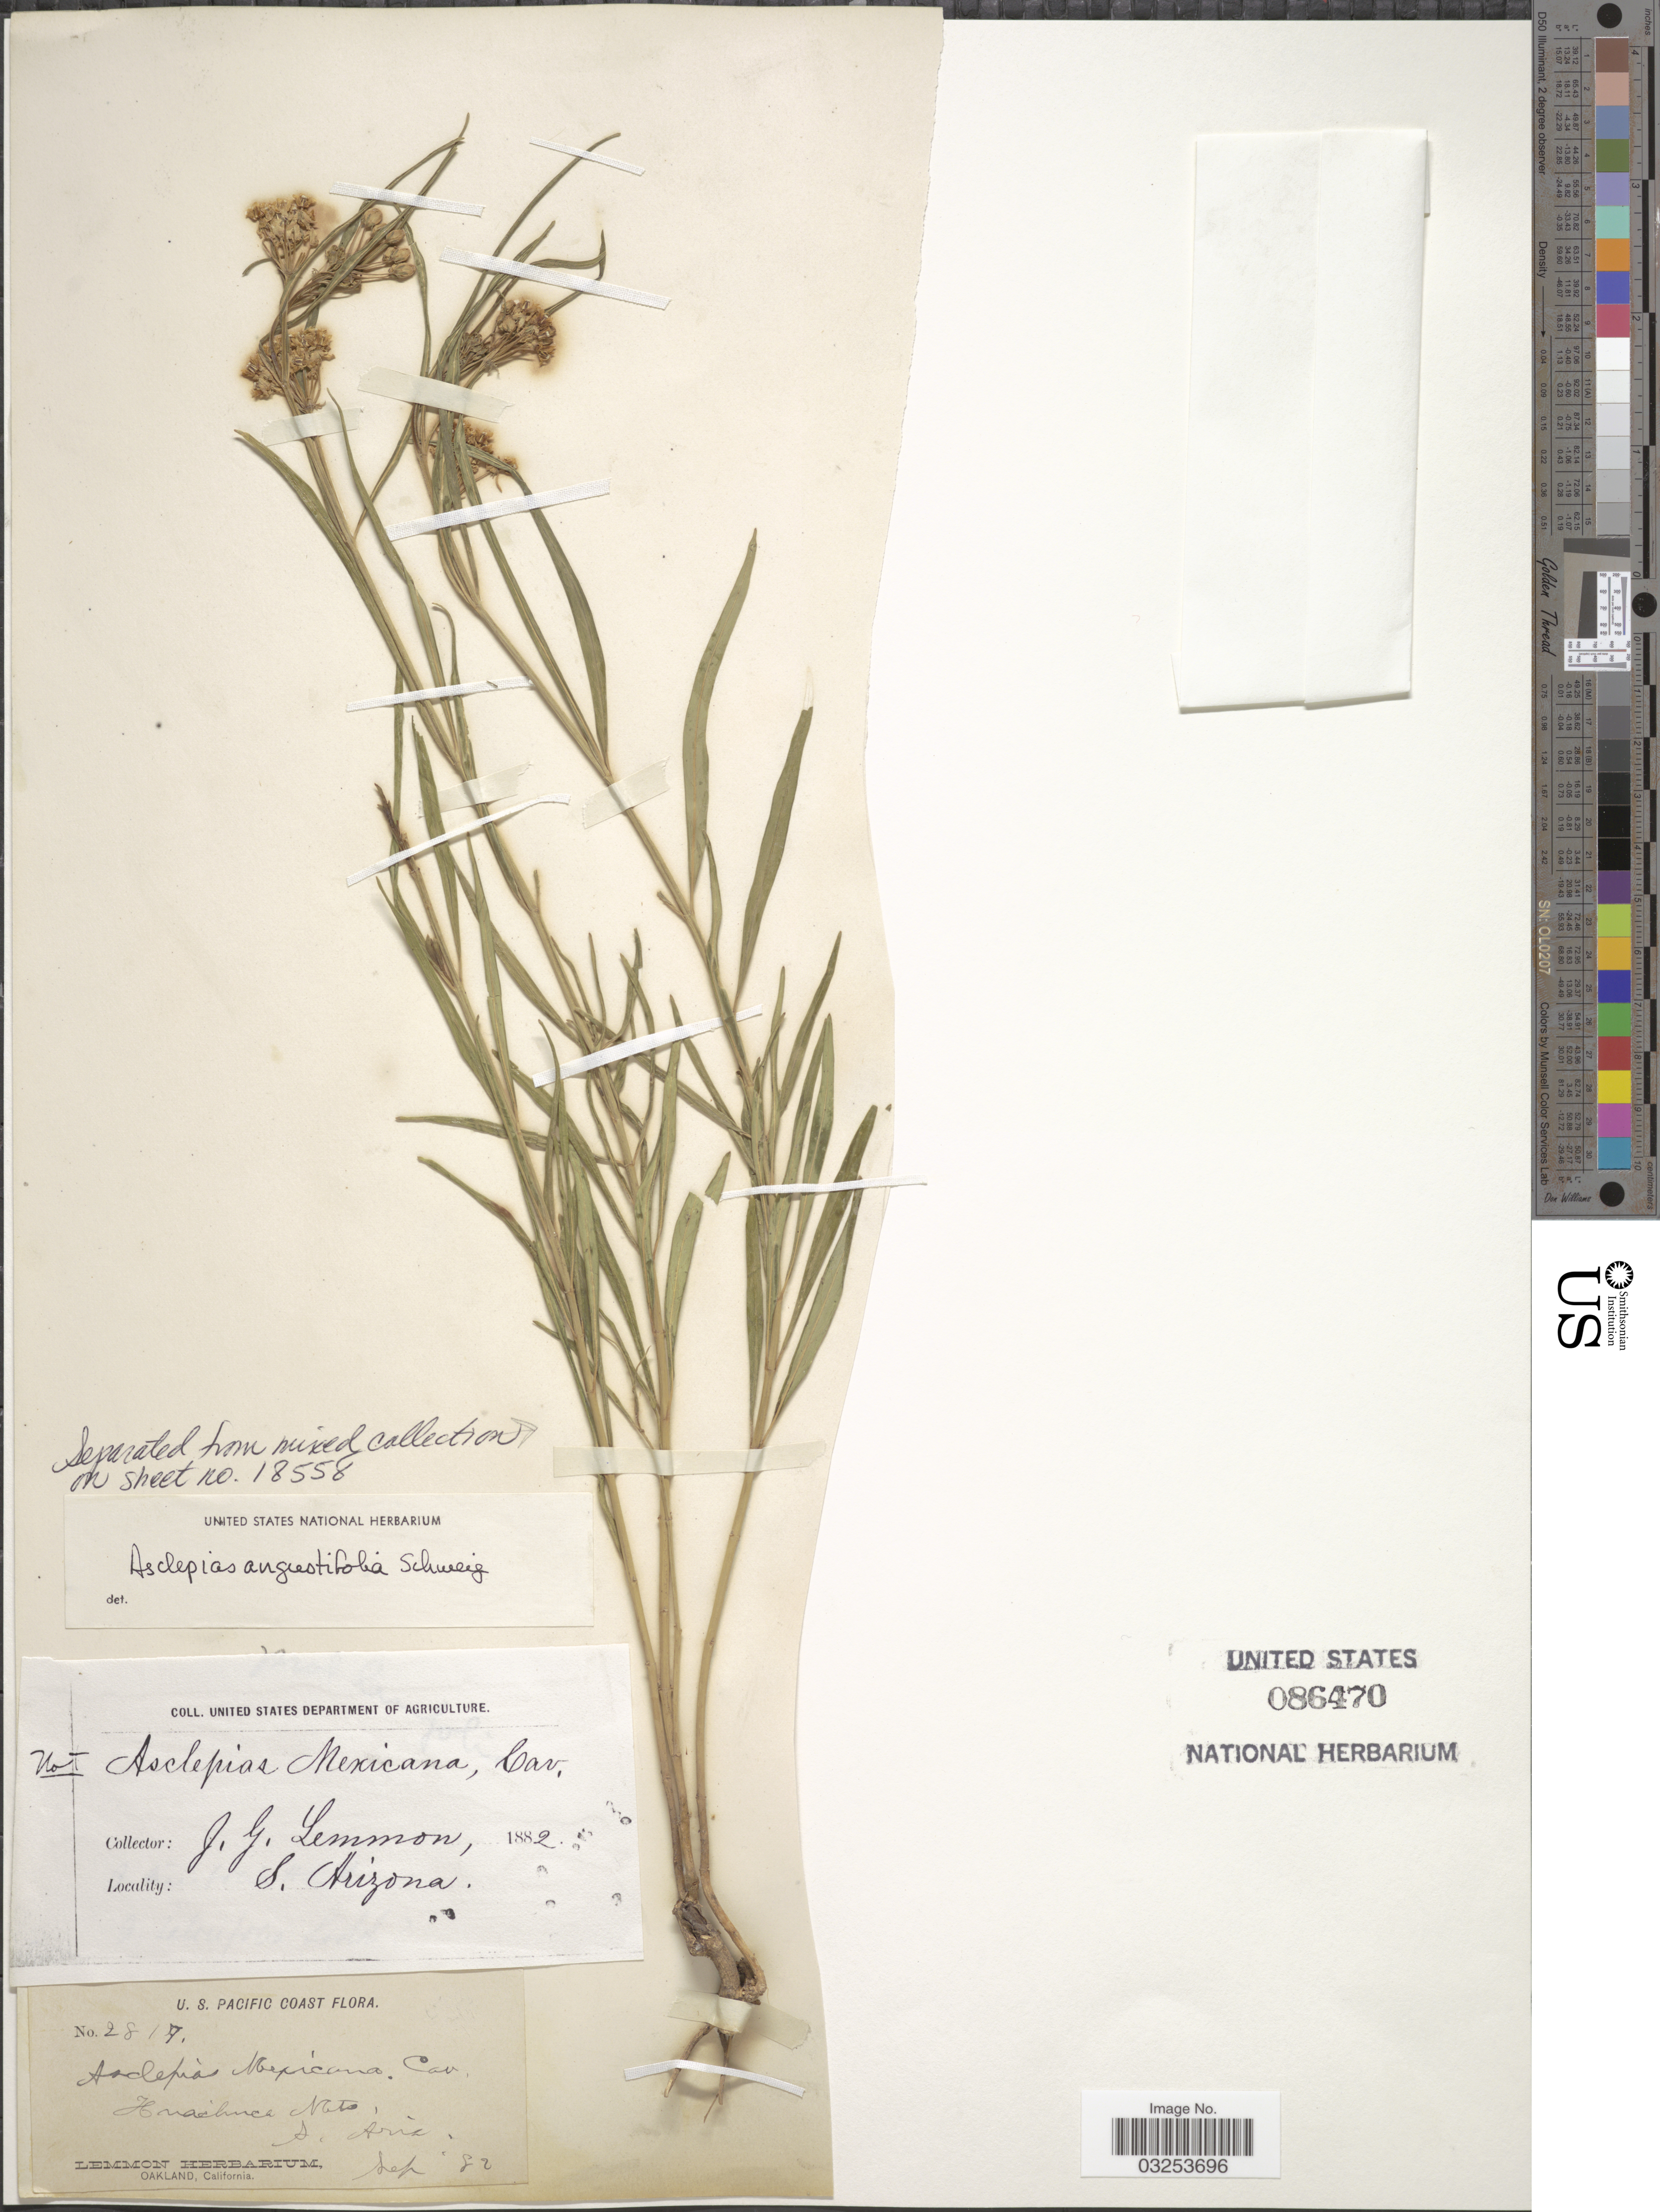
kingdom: Plantae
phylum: Tracheophyta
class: Magnoliopsida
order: Gentianales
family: Apocynaceae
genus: Asclepias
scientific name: Asclepias angustifolia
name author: Schweigg.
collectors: J. Lemmon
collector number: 2817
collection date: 1882-09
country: United States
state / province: Arizona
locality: S. Arizona, Huachuca Mts.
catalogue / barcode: US 86470